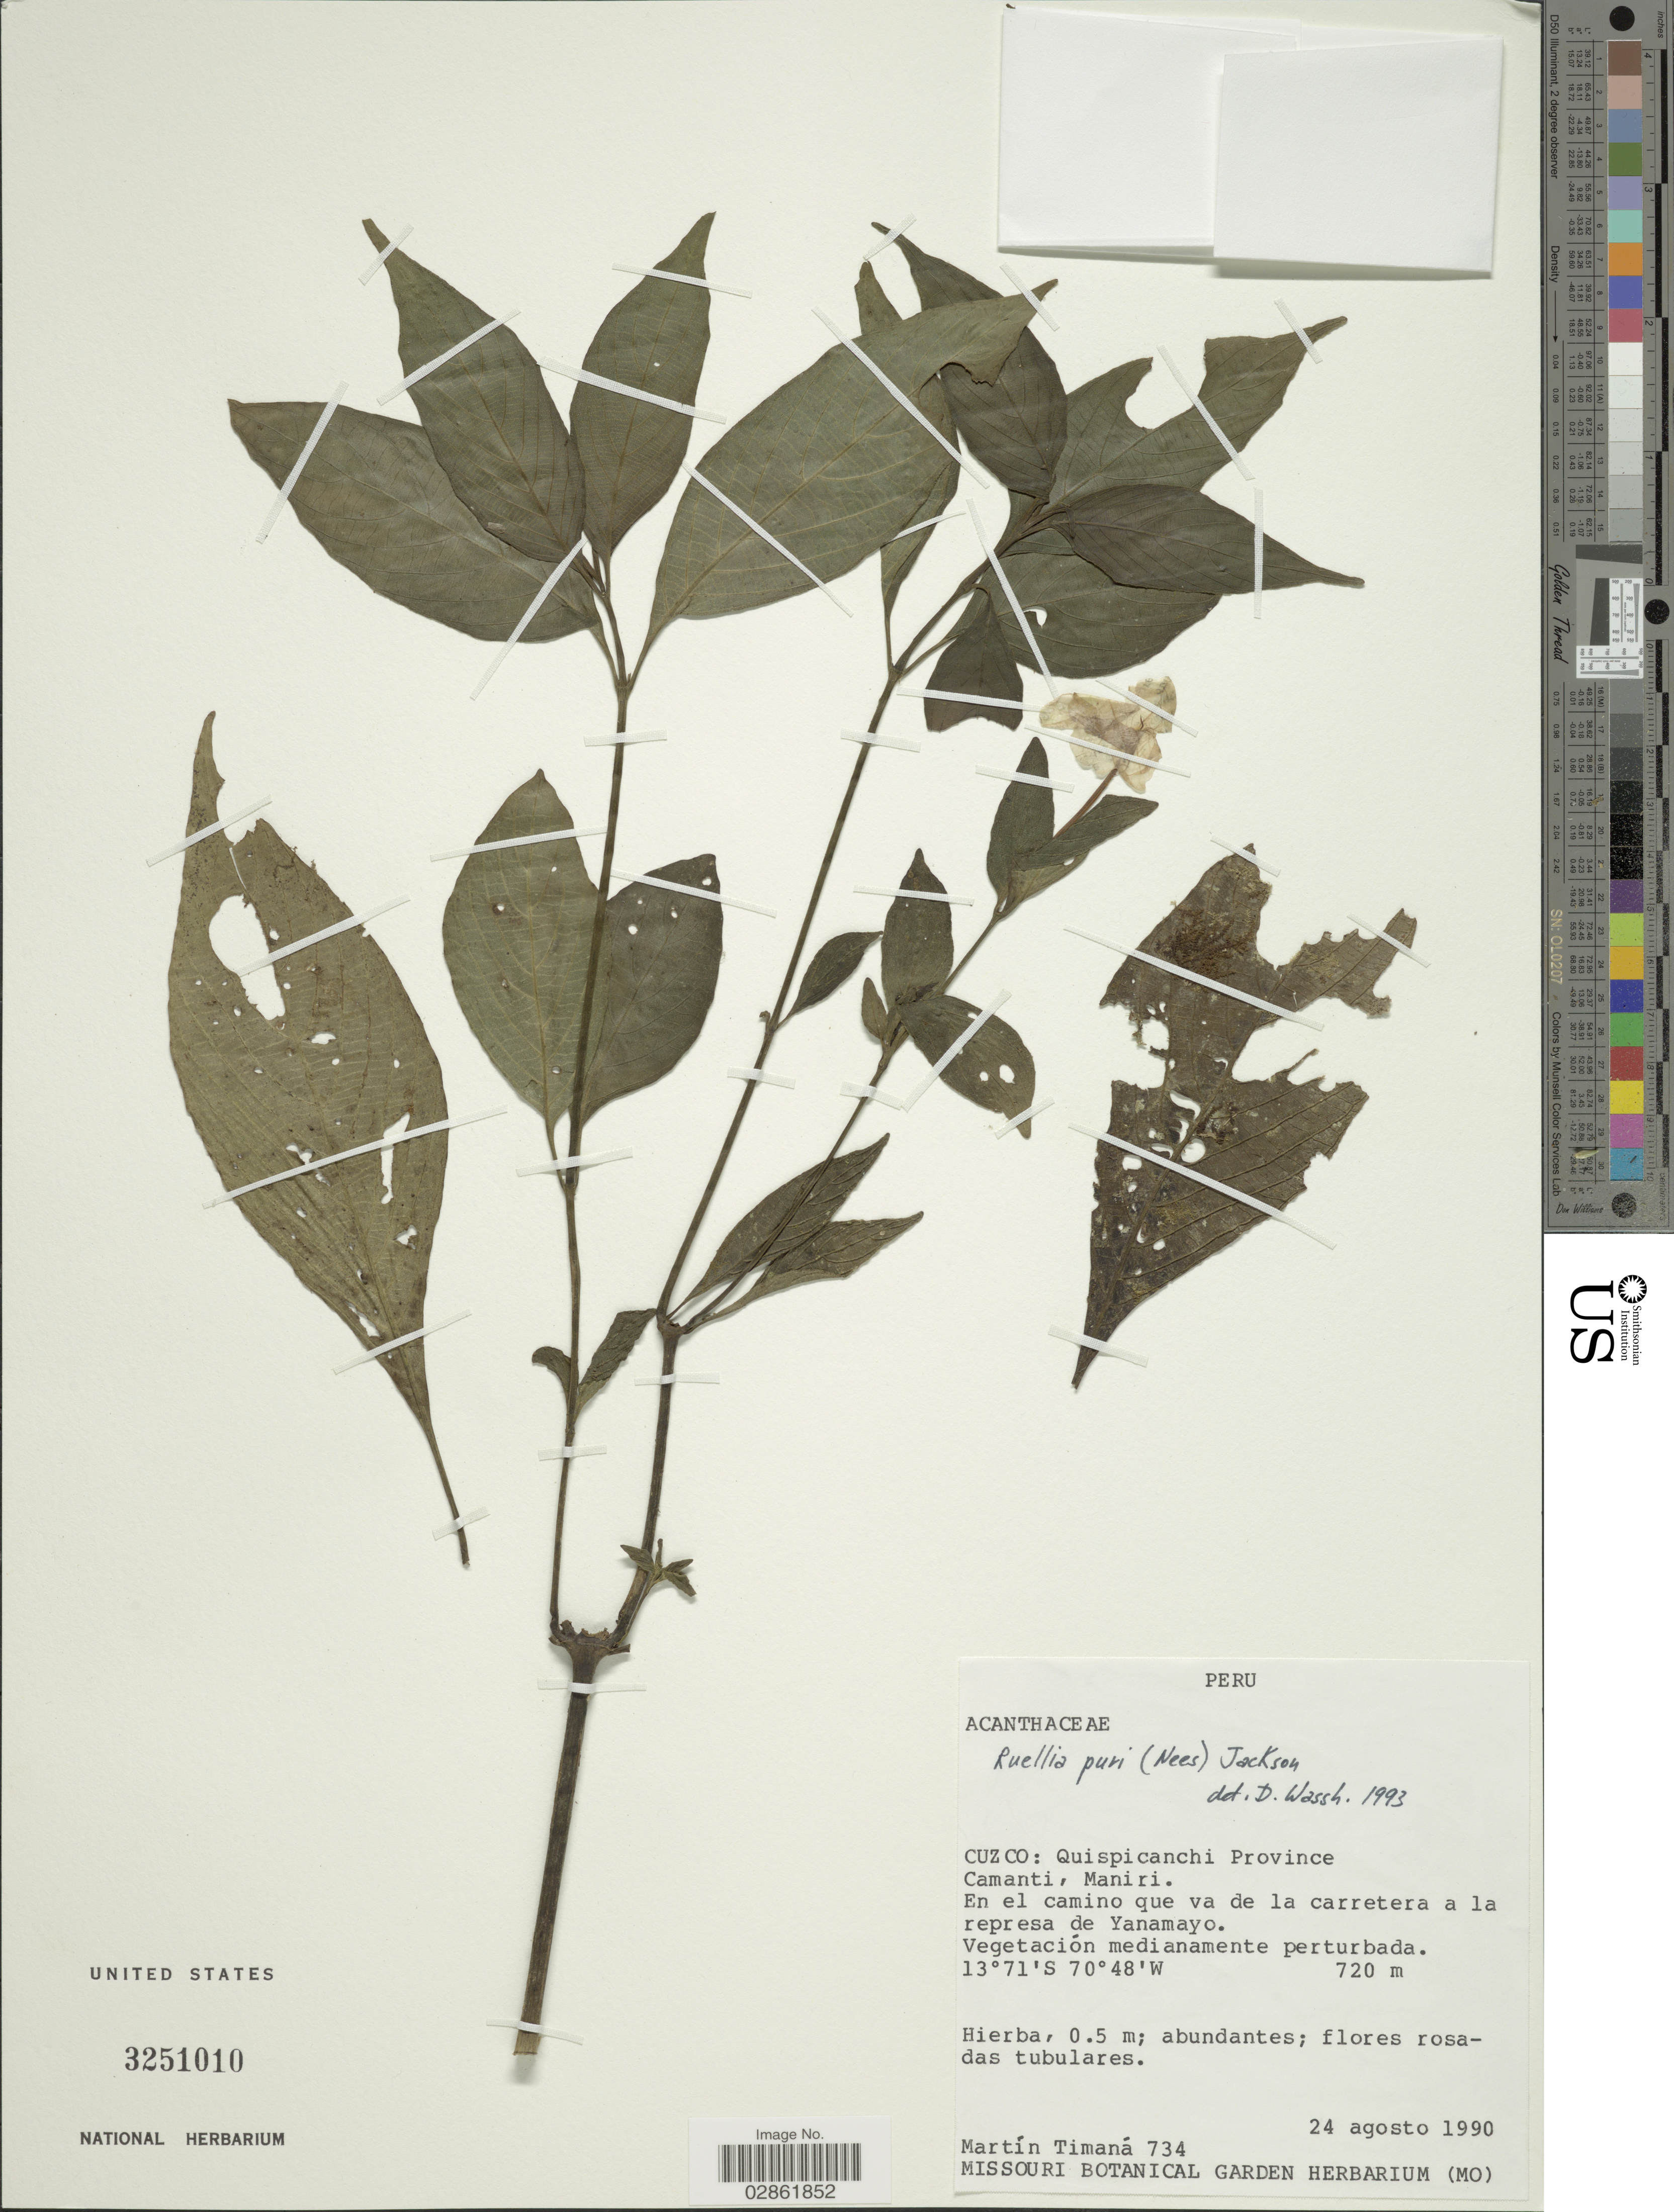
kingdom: Plantae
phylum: Tracheophyta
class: Magnoliopsida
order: Lamiales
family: Acanthaceae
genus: Ruellia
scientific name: Ruellia puri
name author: Mart. ex Nees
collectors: M. E. Timaná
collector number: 734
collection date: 1990-08-24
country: Peru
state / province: Cusco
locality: Cuzco: Quispicanchi Province, Camanti, Maniri. En el camino que va de la carretera a la repressa de Yanamayo.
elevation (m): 720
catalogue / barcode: US 3251010